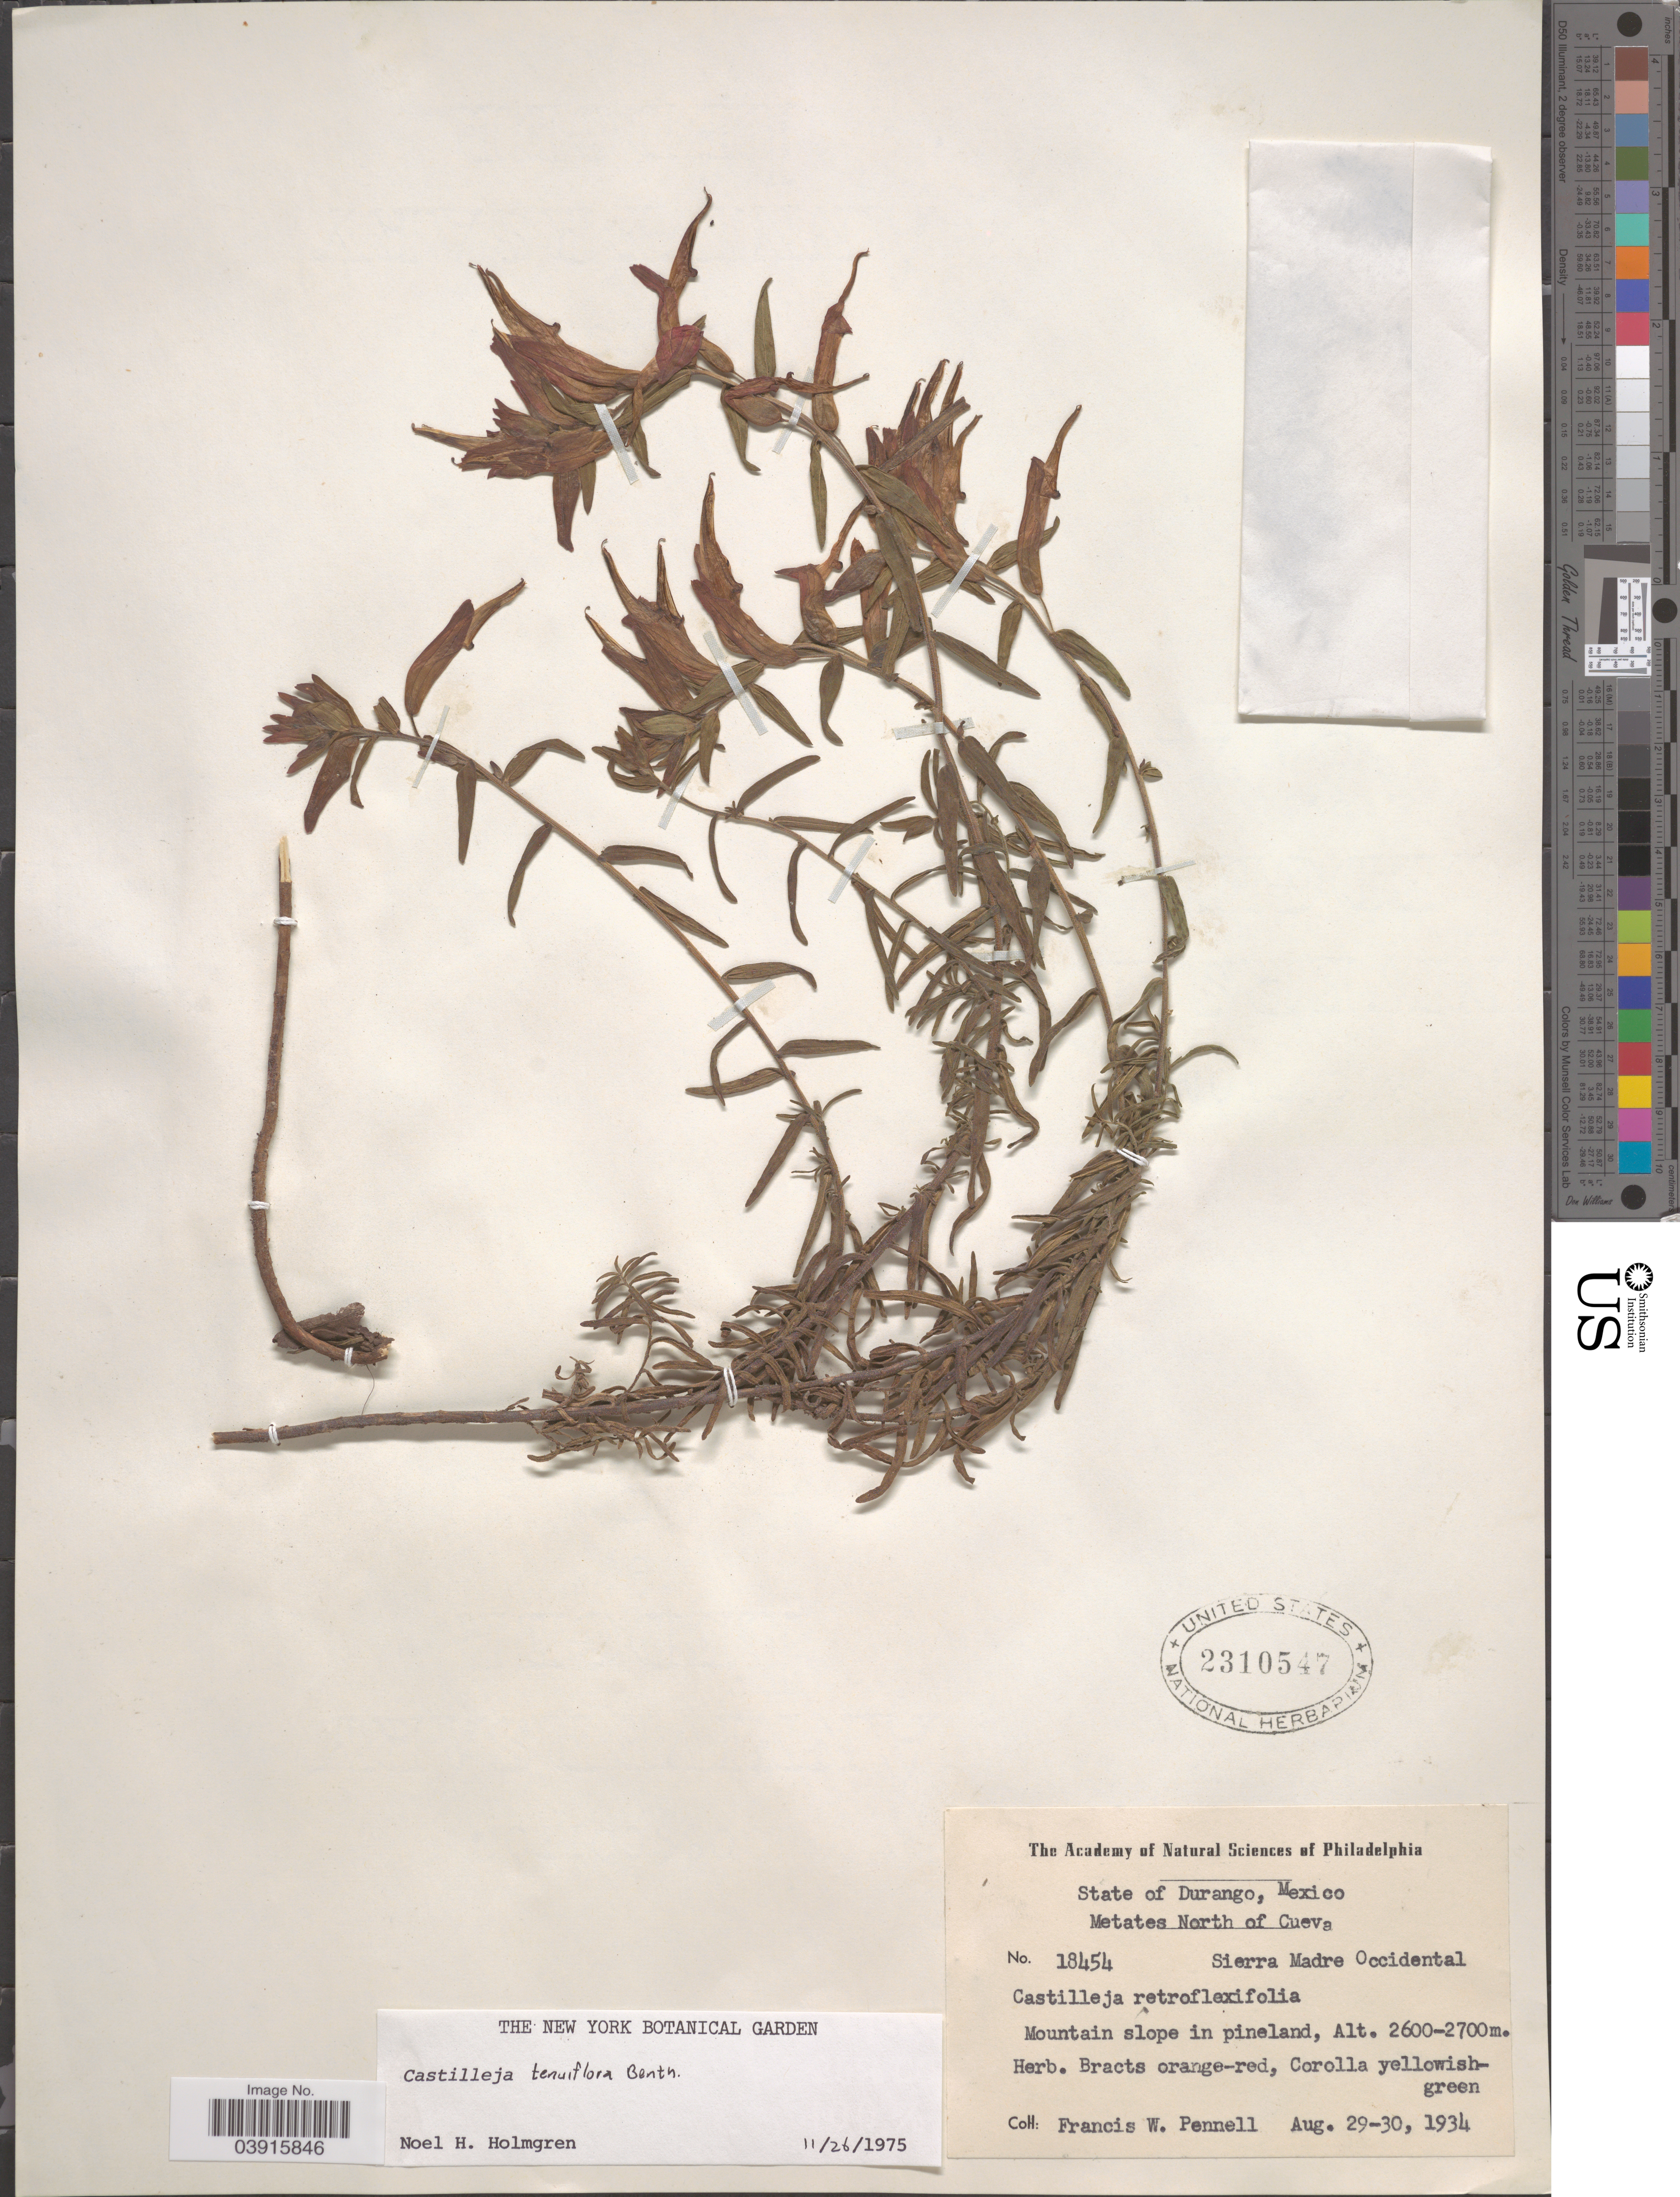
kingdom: Plantae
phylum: Tracheophyta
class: Magnoliopsida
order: Lamiales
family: Orobanchaceae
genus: Castilleja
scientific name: Castilleja tenuiflora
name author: Benth.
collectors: F. W. Pennell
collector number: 18454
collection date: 1934-08-29/1934-08-30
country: Mexico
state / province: Durango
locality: Metates North of Cueva. Sierra Madre Occidental. Mountain slope in pineland.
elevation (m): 2600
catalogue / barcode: US 2310547